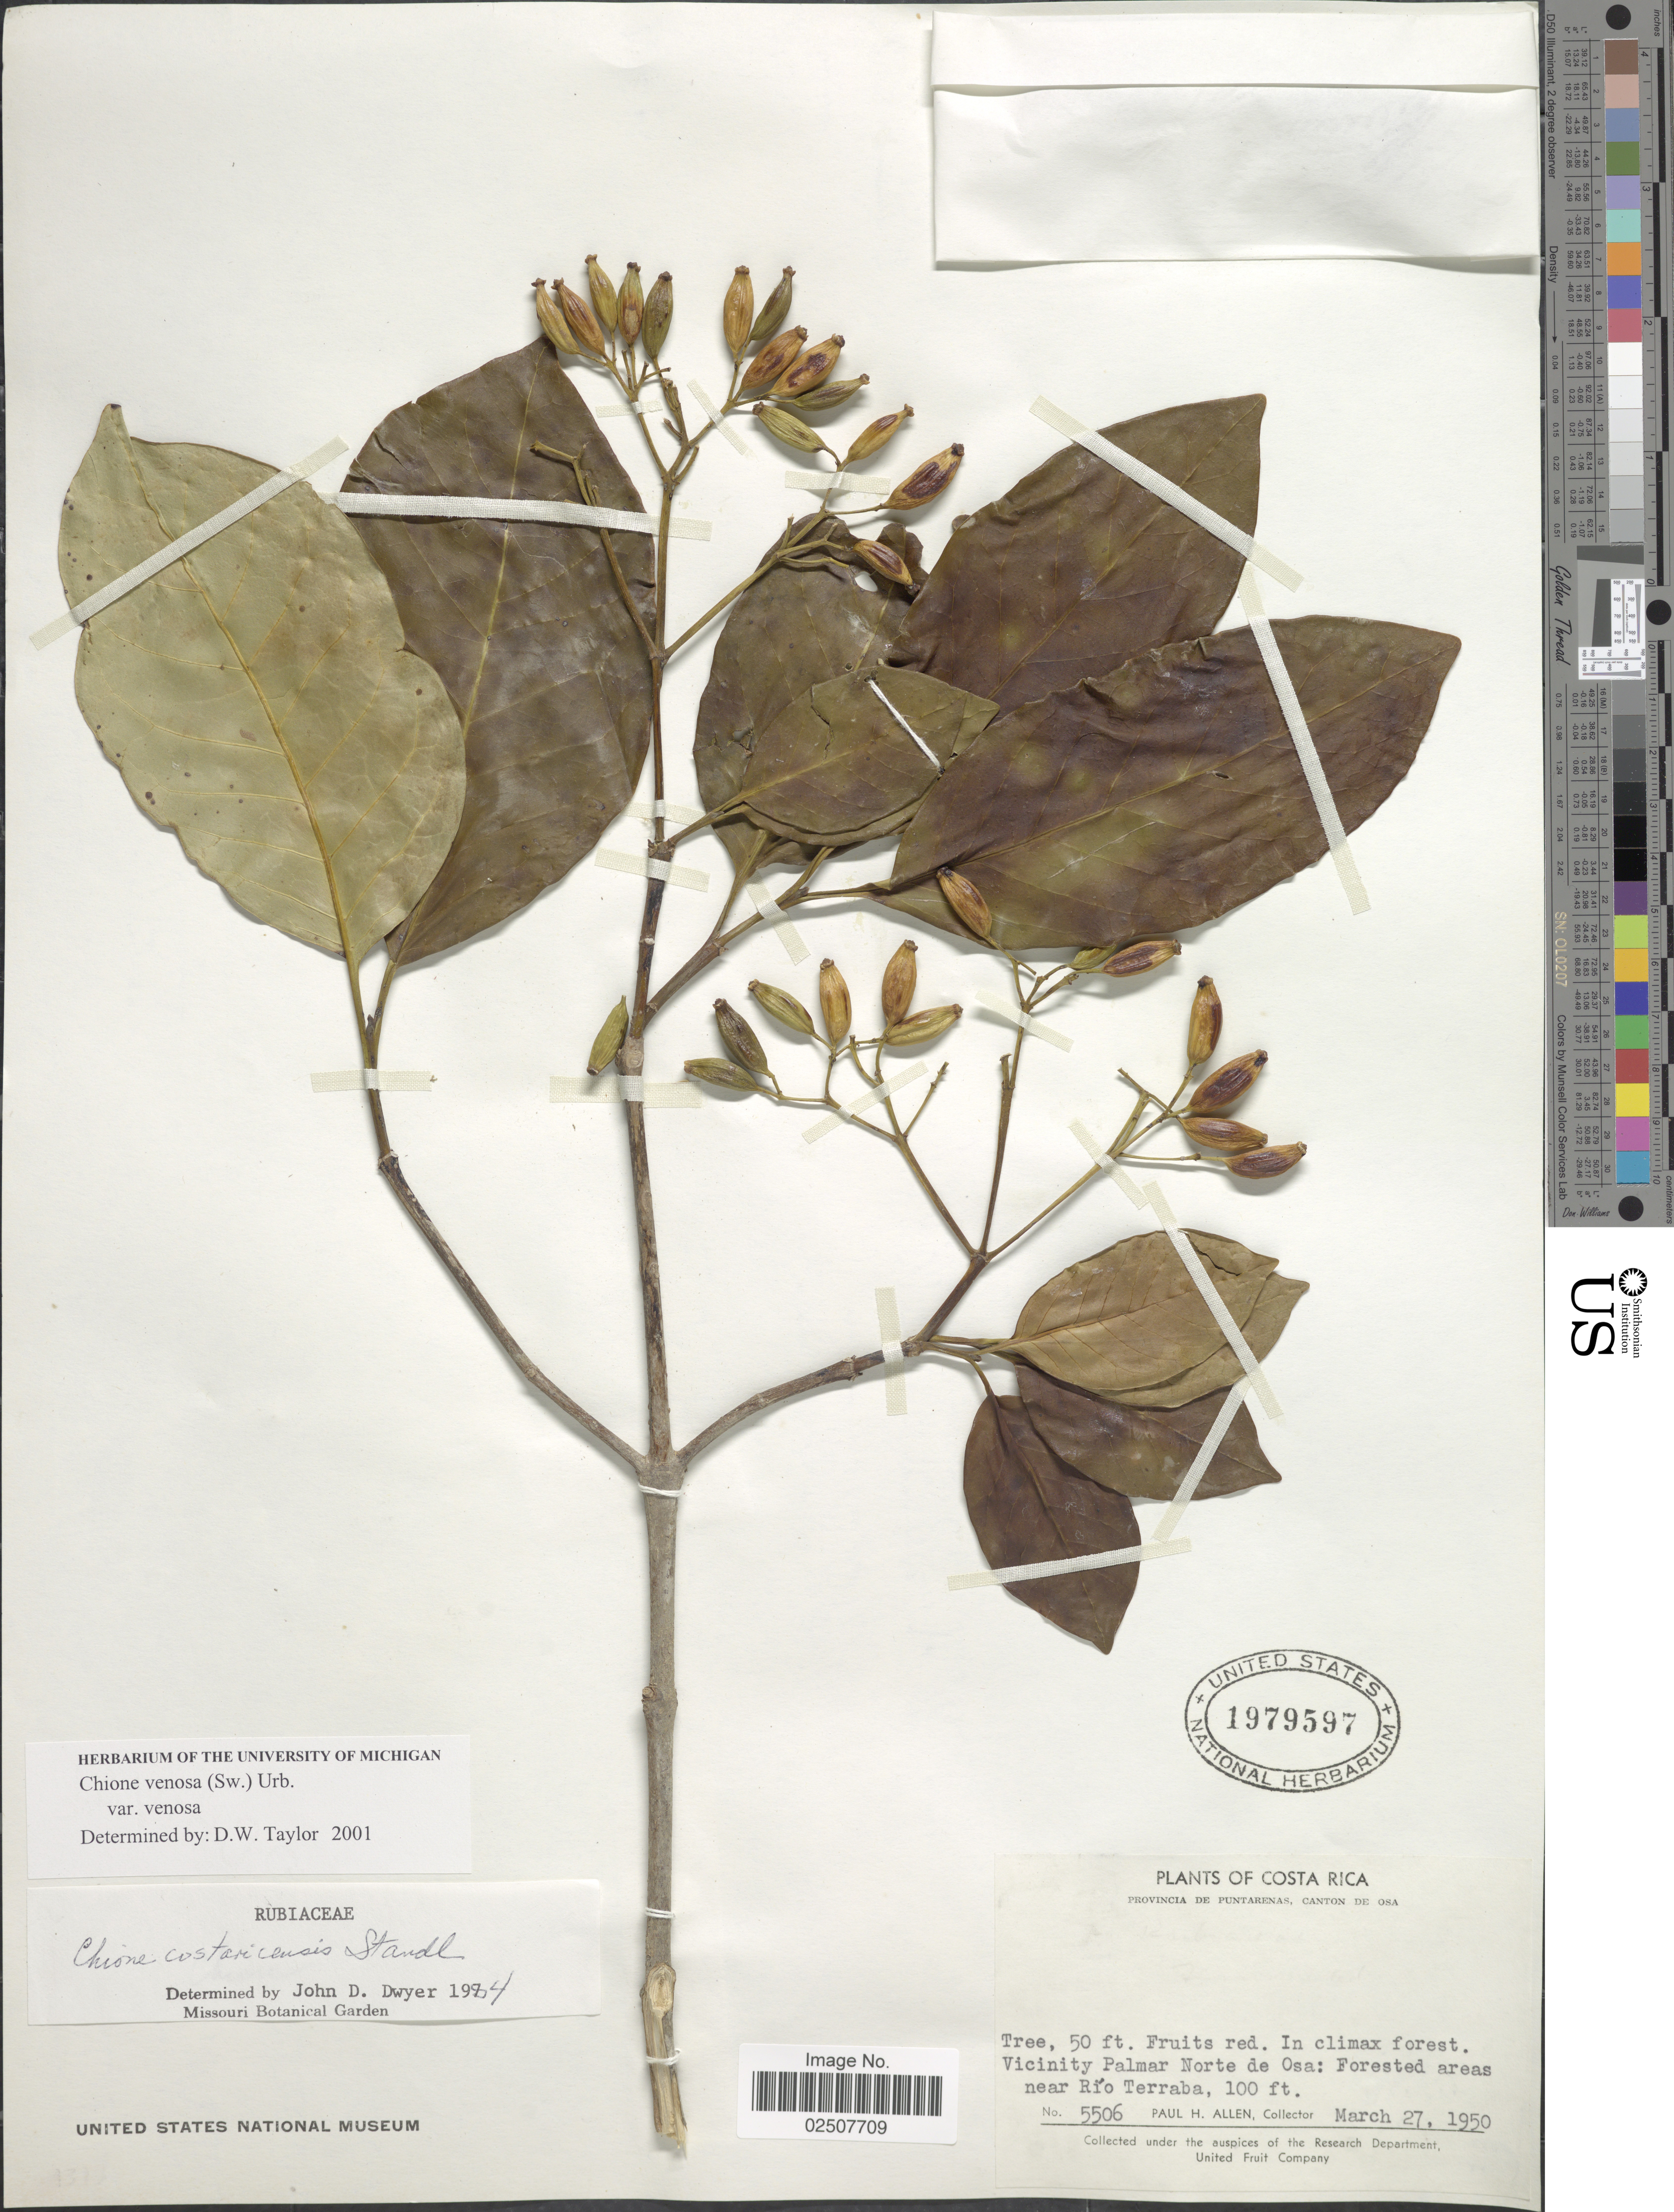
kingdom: Plantae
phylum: Tracheophyta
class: Magnoliopsida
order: Gentianales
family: Rubiaceae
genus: Chione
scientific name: Chione venosa var. venosa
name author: (Sw.) Urb.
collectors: P. H. Allen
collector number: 5506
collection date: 1950-03-27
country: Costa Rica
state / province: Puntarenas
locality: Canton de Osa, In climax forest. Vicinity Palmar Norte de Osa: Forested areas near Río Terraba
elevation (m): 30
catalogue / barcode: US 1979597